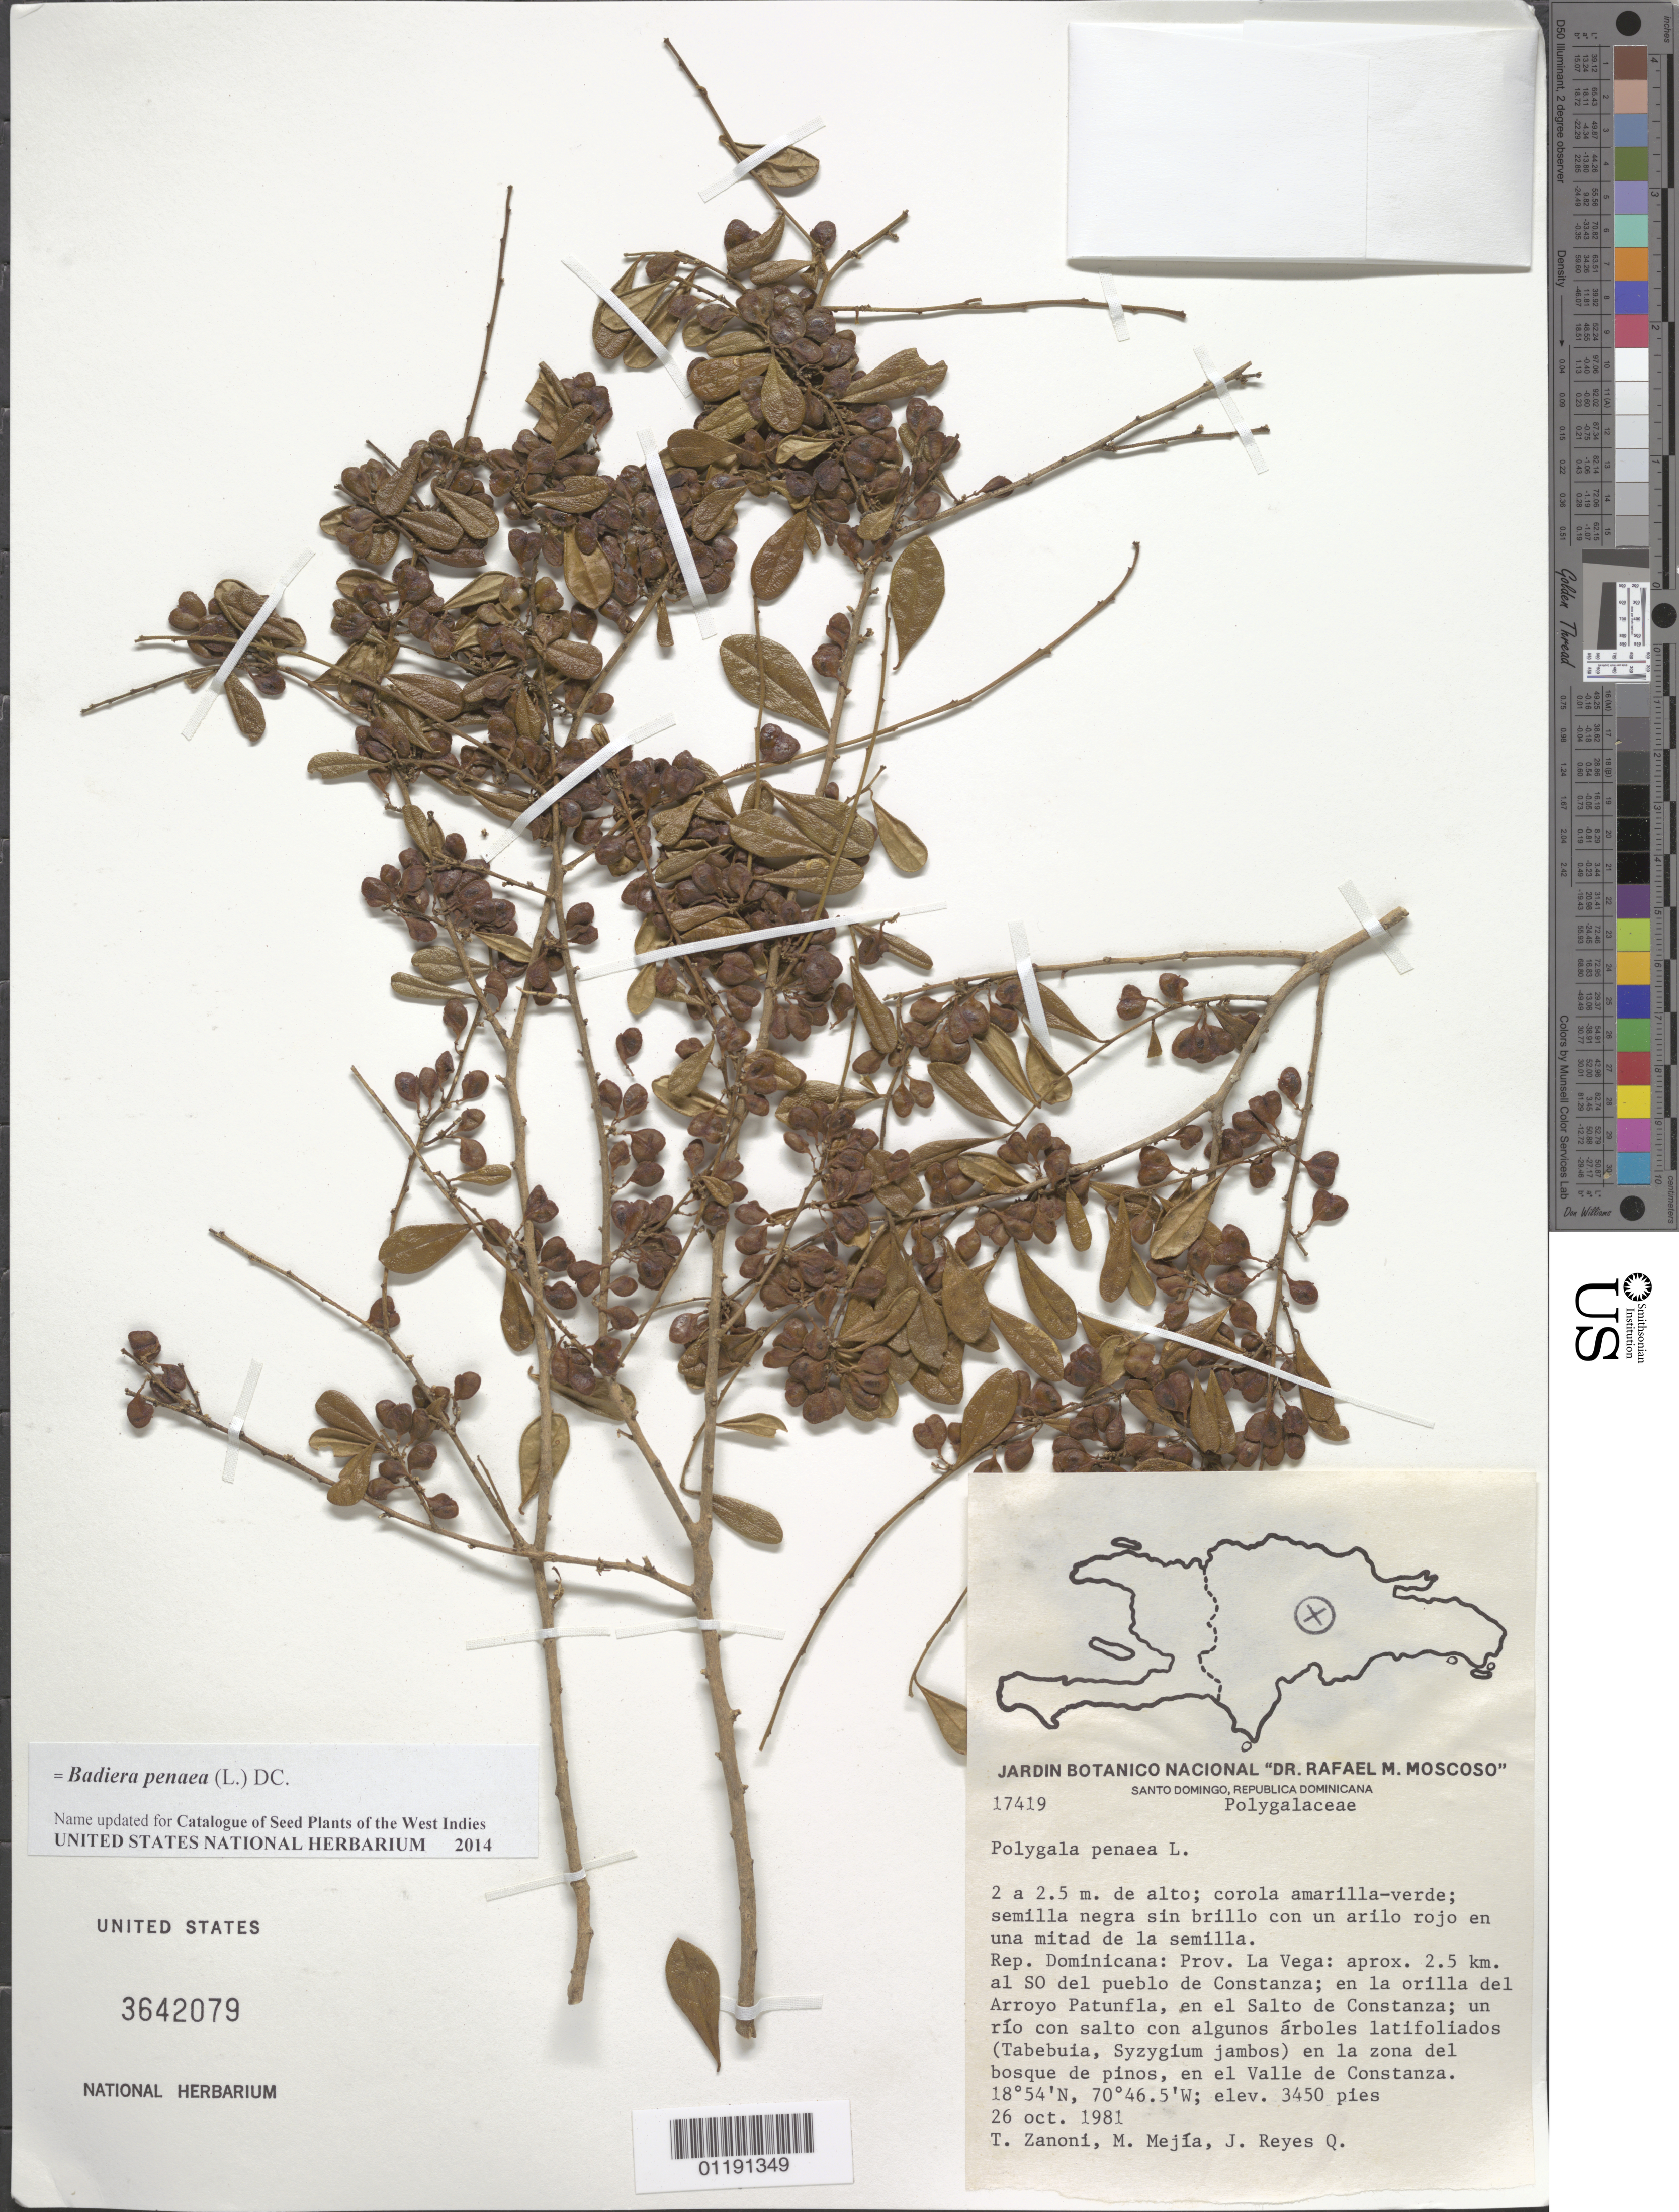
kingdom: Plantae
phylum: Tracheophyta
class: Magnoliopsida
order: Fabales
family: Polygalaceae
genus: Badiera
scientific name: Badiera penaea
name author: (L.) DC.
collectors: T. A. Zanoni, M. Mejia & J. Reyes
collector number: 17419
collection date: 1981-10-26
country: Dominican Republic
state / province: La Vega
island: Hispaniola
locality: Approx. 2.5 km. SW of the village of Constanza; on the banks of Arroyo Patunfla, on Salto Constanza.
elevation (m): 1052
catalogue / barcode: US 3642079